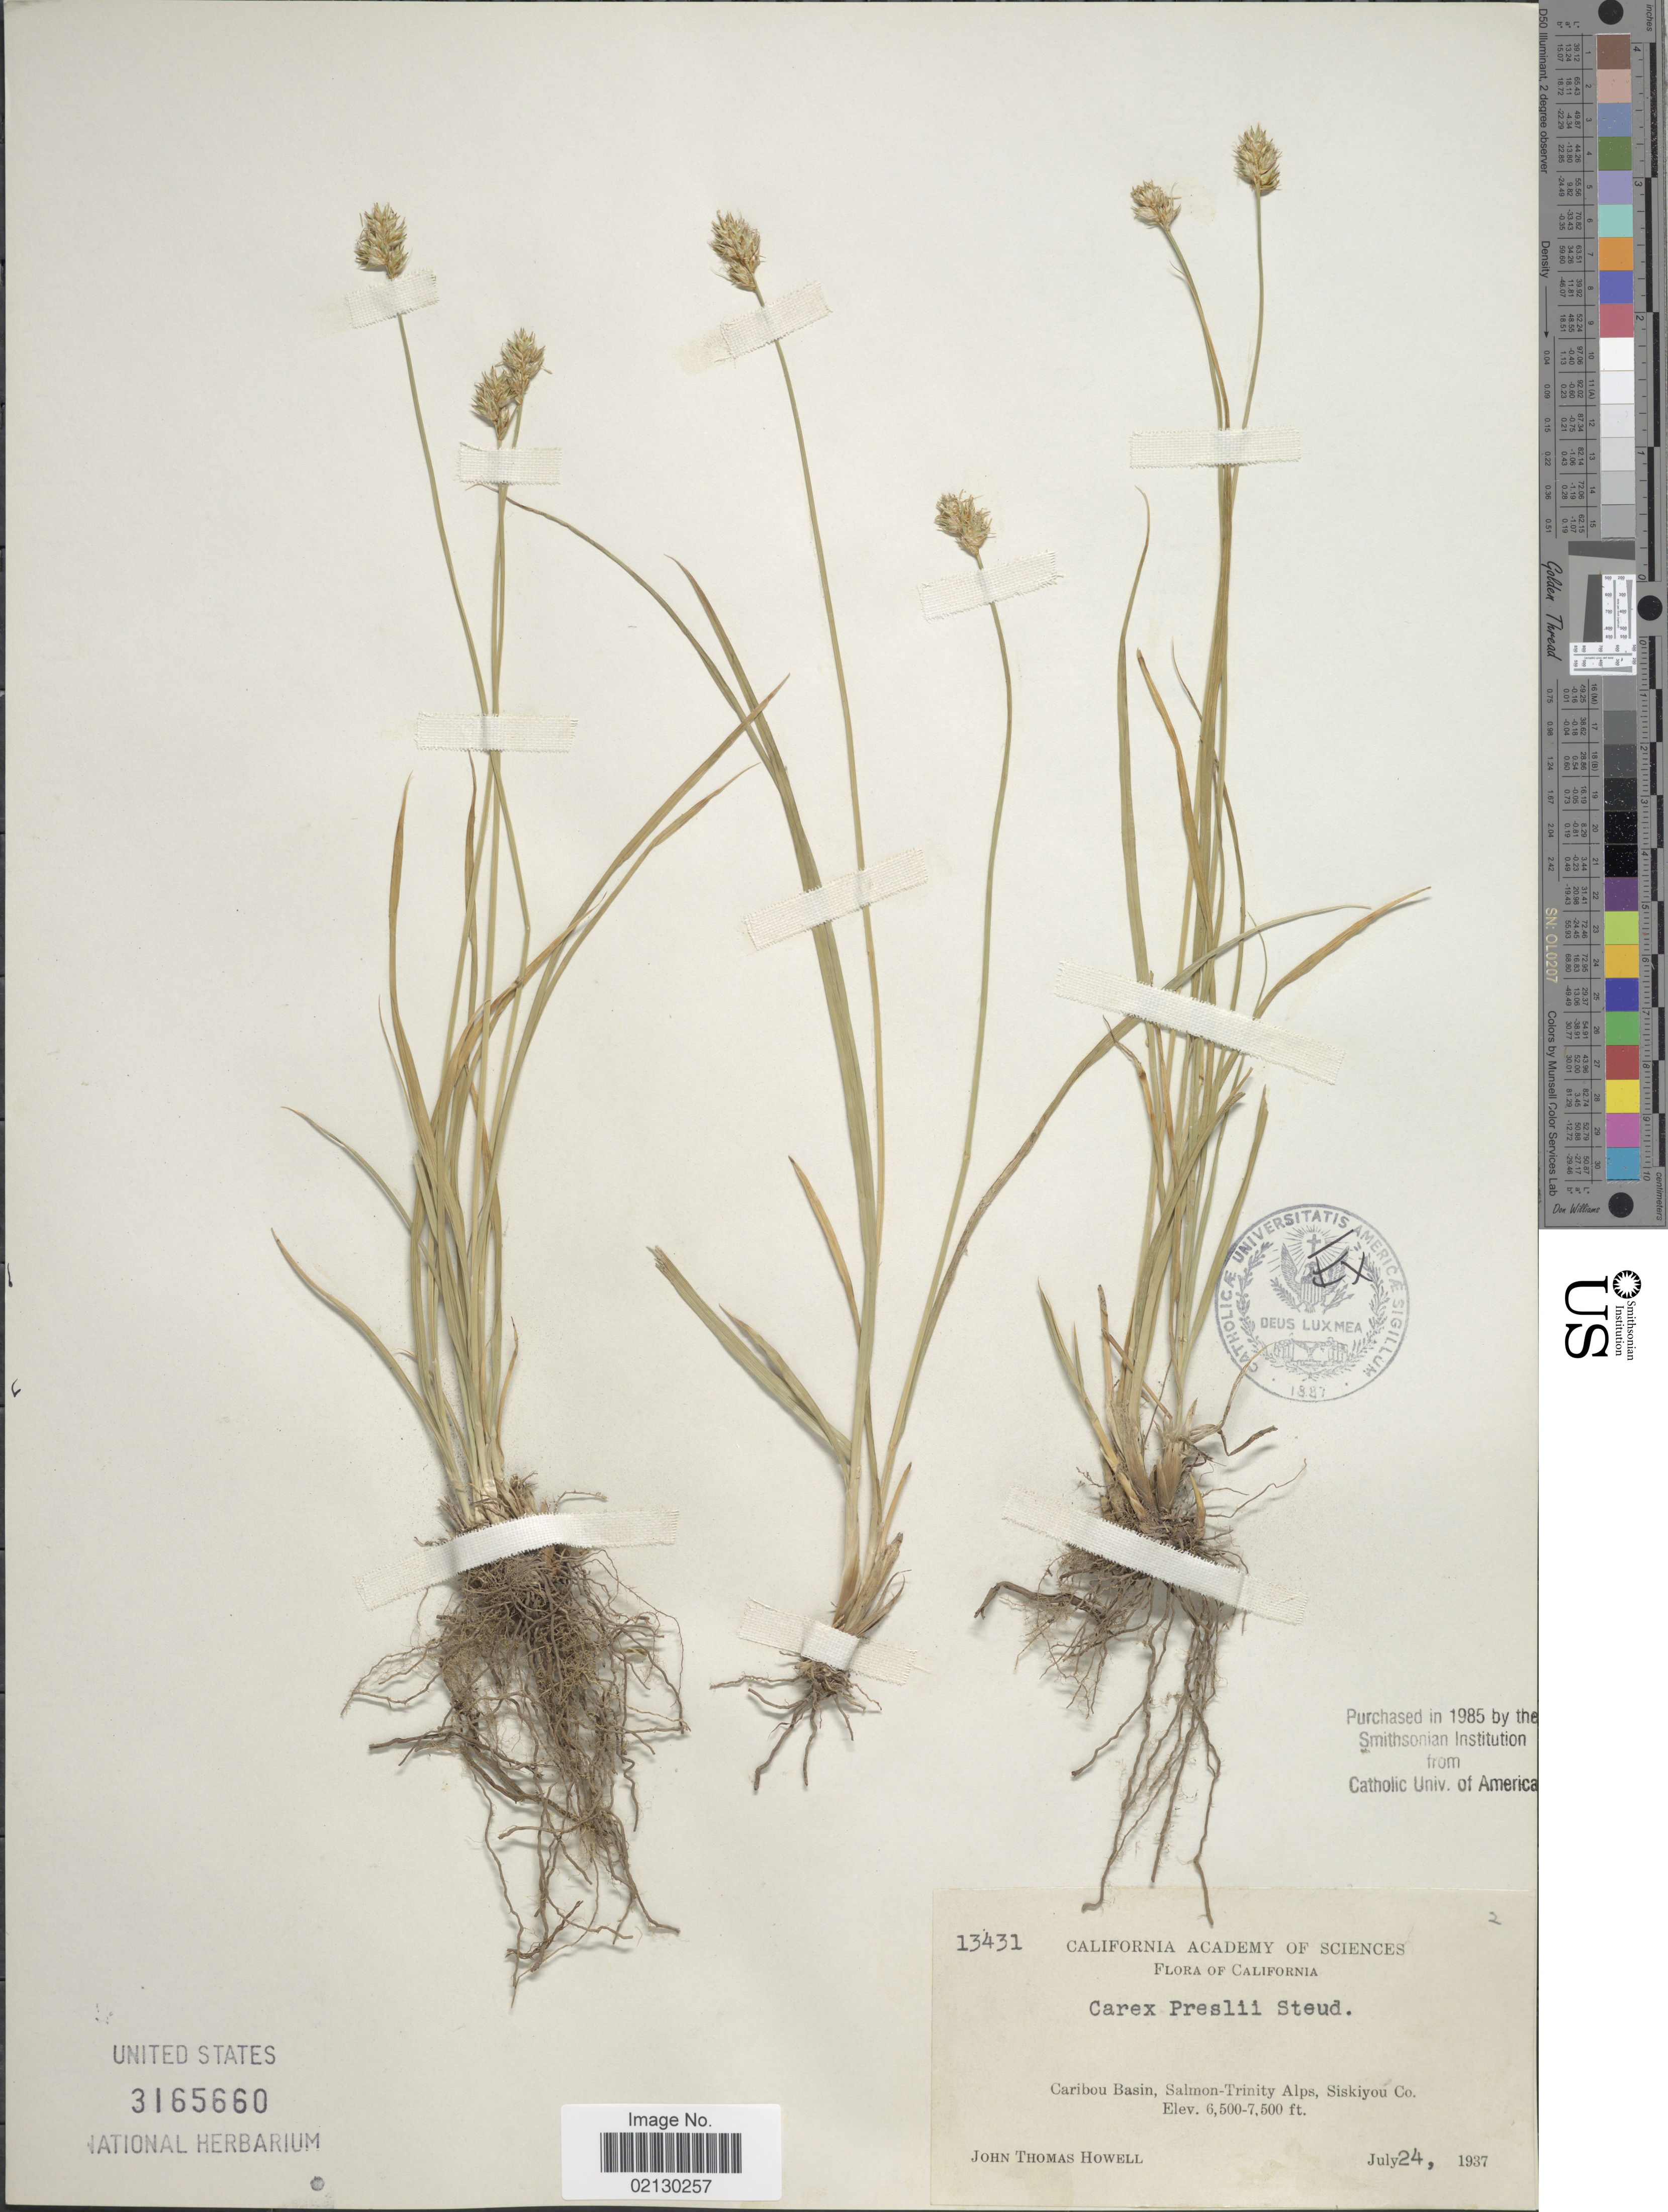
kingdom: Plantae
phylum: Tracheophyta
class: Liliopsida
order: Poales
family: Cyperaceae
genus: Carex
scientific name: Carex preslii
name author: Steud.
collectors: J. T. Howell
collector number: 13431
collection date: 1937-07-24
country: United States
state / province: California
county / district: Siskiyou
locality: Caribou Basin, Salmon-Trinity Alps, Siskiyou Co.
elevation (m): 1981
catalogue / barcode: US 3165660